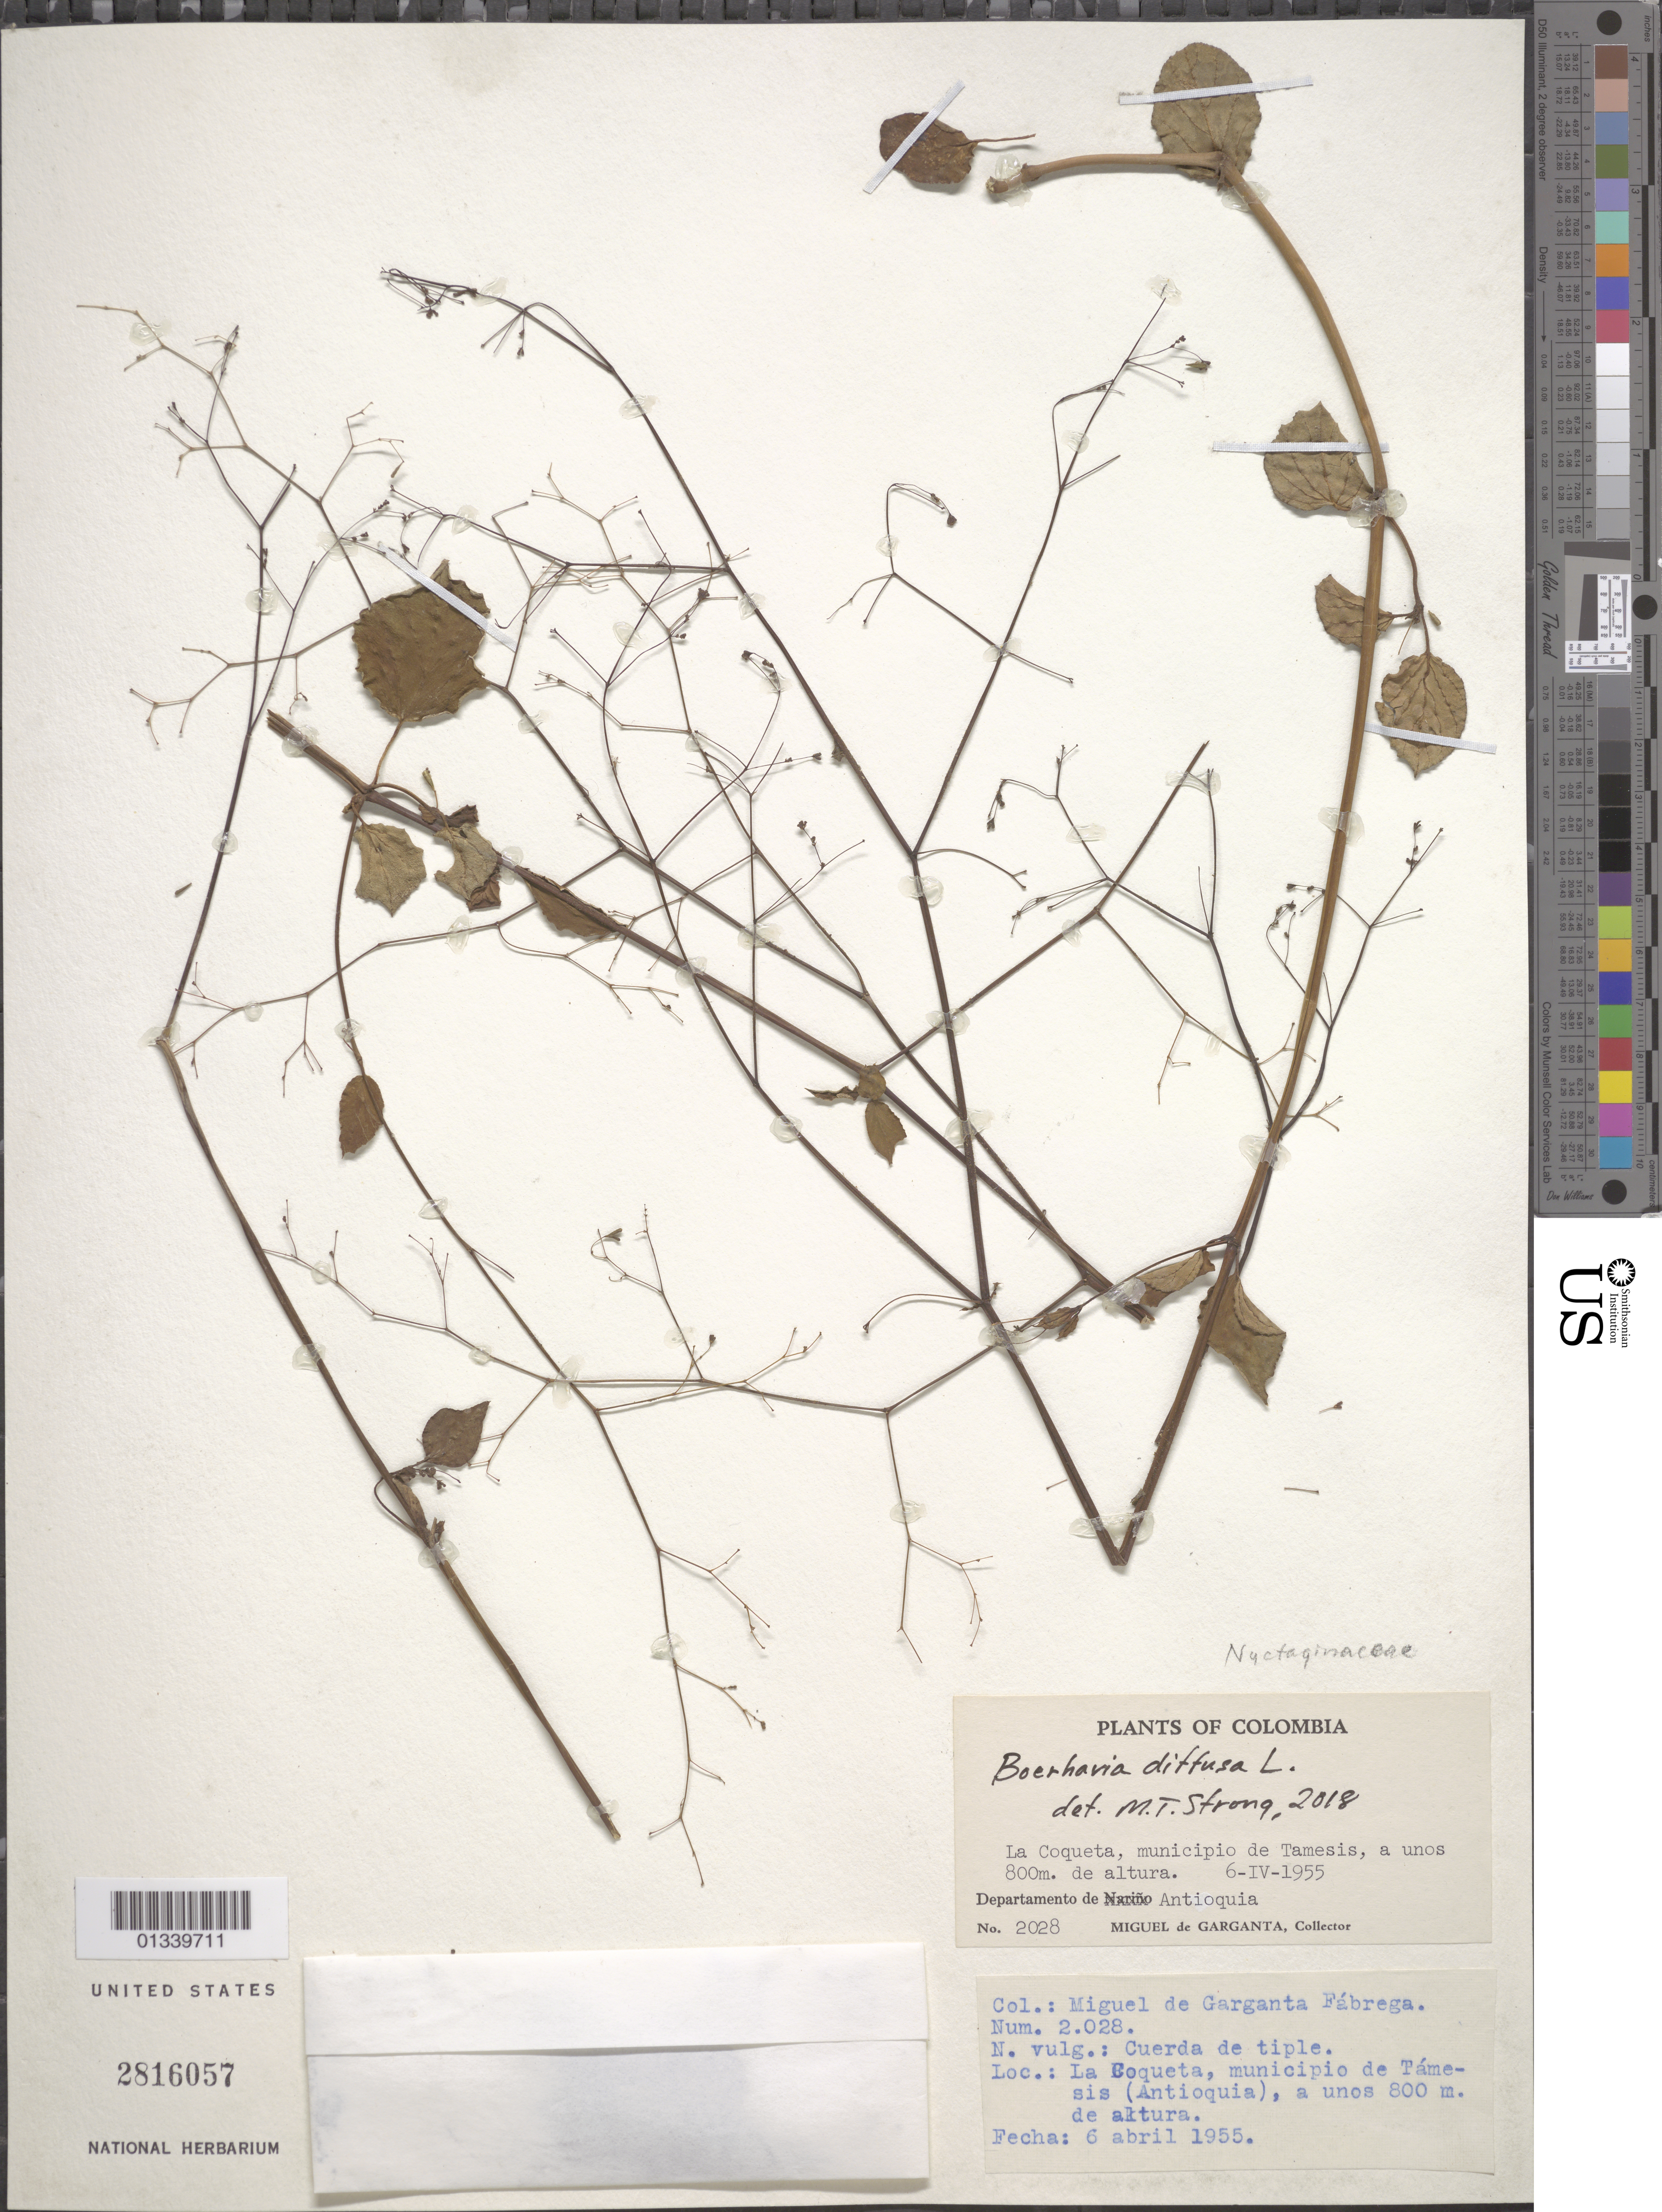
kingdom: Plantae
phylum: Tracheophyta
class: Magnoliopsida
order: Caryophyllales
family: Nyctaginaceae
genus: Boerhavia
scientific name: Boerhavia diffusa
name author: L.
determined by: Strong, Mark T., (BOT), Smithsonian Institution - National Museum of Natural History (UNITED STATES)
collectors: M. Garganta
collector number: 2028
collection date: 1955-04-06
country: Colombia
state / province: Antioquia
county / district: Tamesis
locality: La Coqueta, municipio de Tamesis.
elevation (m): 800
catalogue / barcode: US 2816057